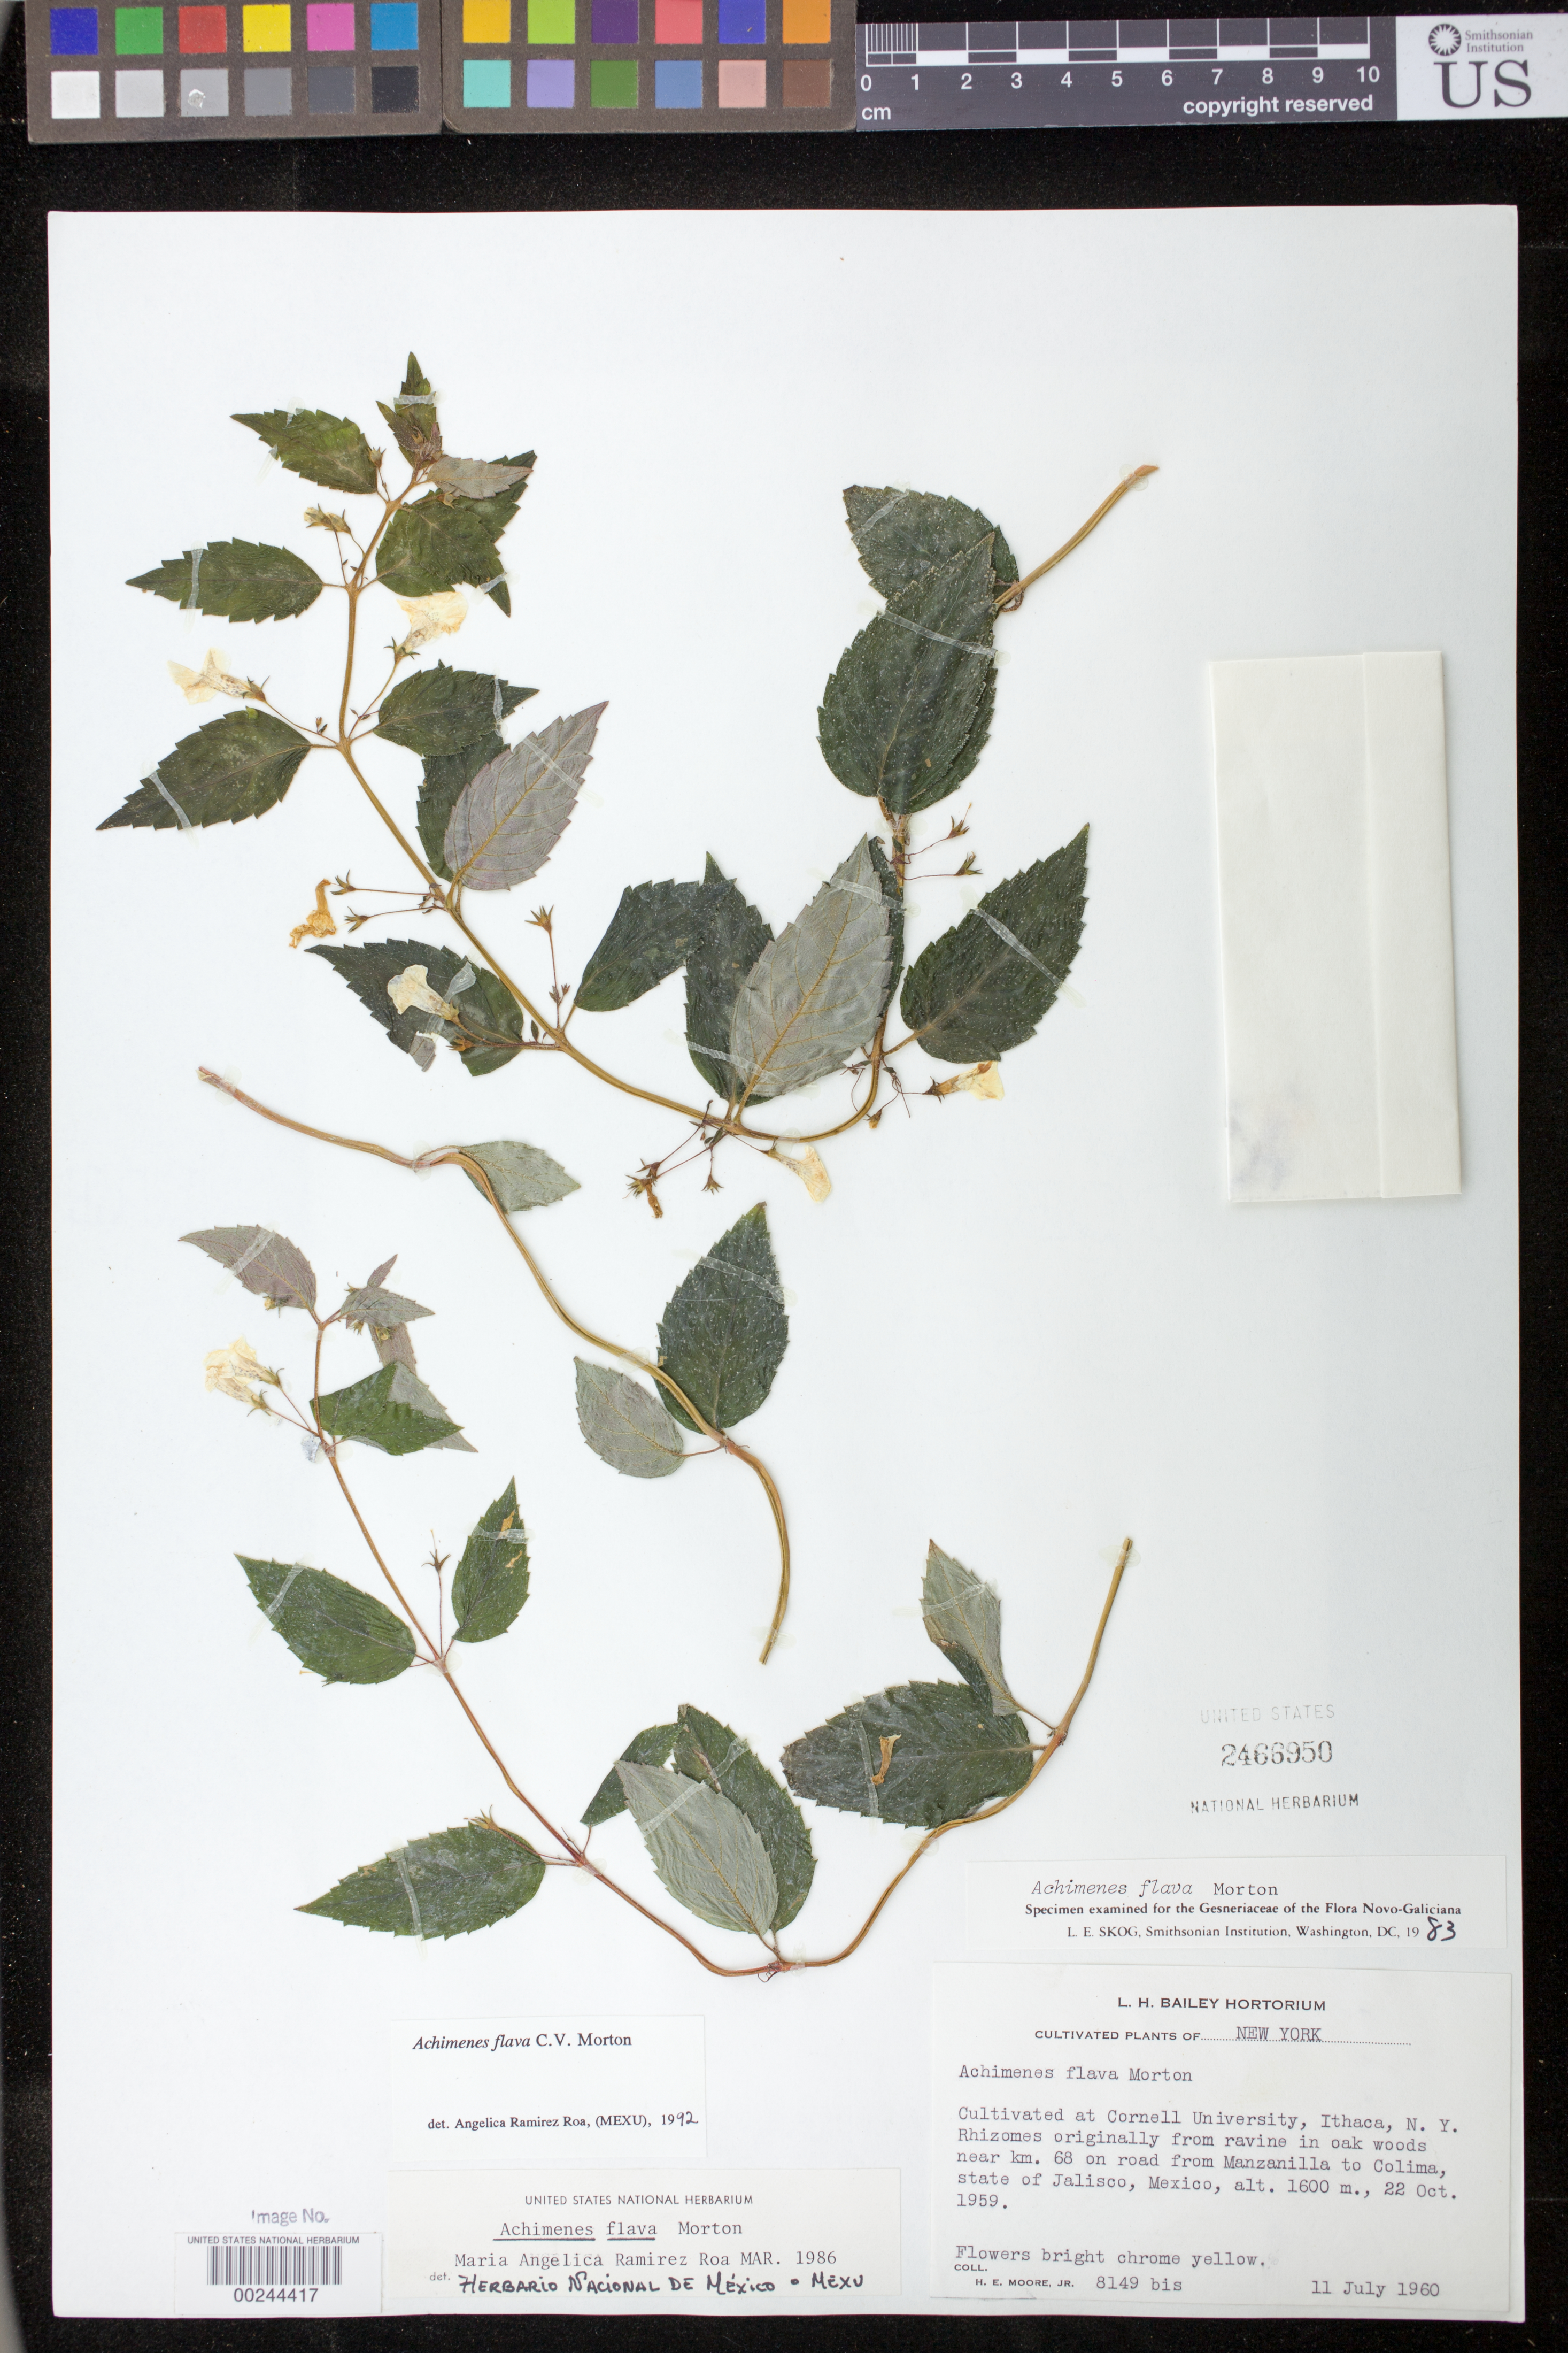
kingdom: Plantae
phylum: Tracheophyta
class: Magnoliopsida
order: Lamiales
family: Gesneriaceae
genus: Achimenes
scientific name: Achimenes flava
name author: C.V. Morton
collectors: H. E. Moore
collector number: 8149 bis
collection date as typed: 11 Jul 1960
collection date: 1960-07-11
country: Mexico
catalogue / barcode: US 2466950